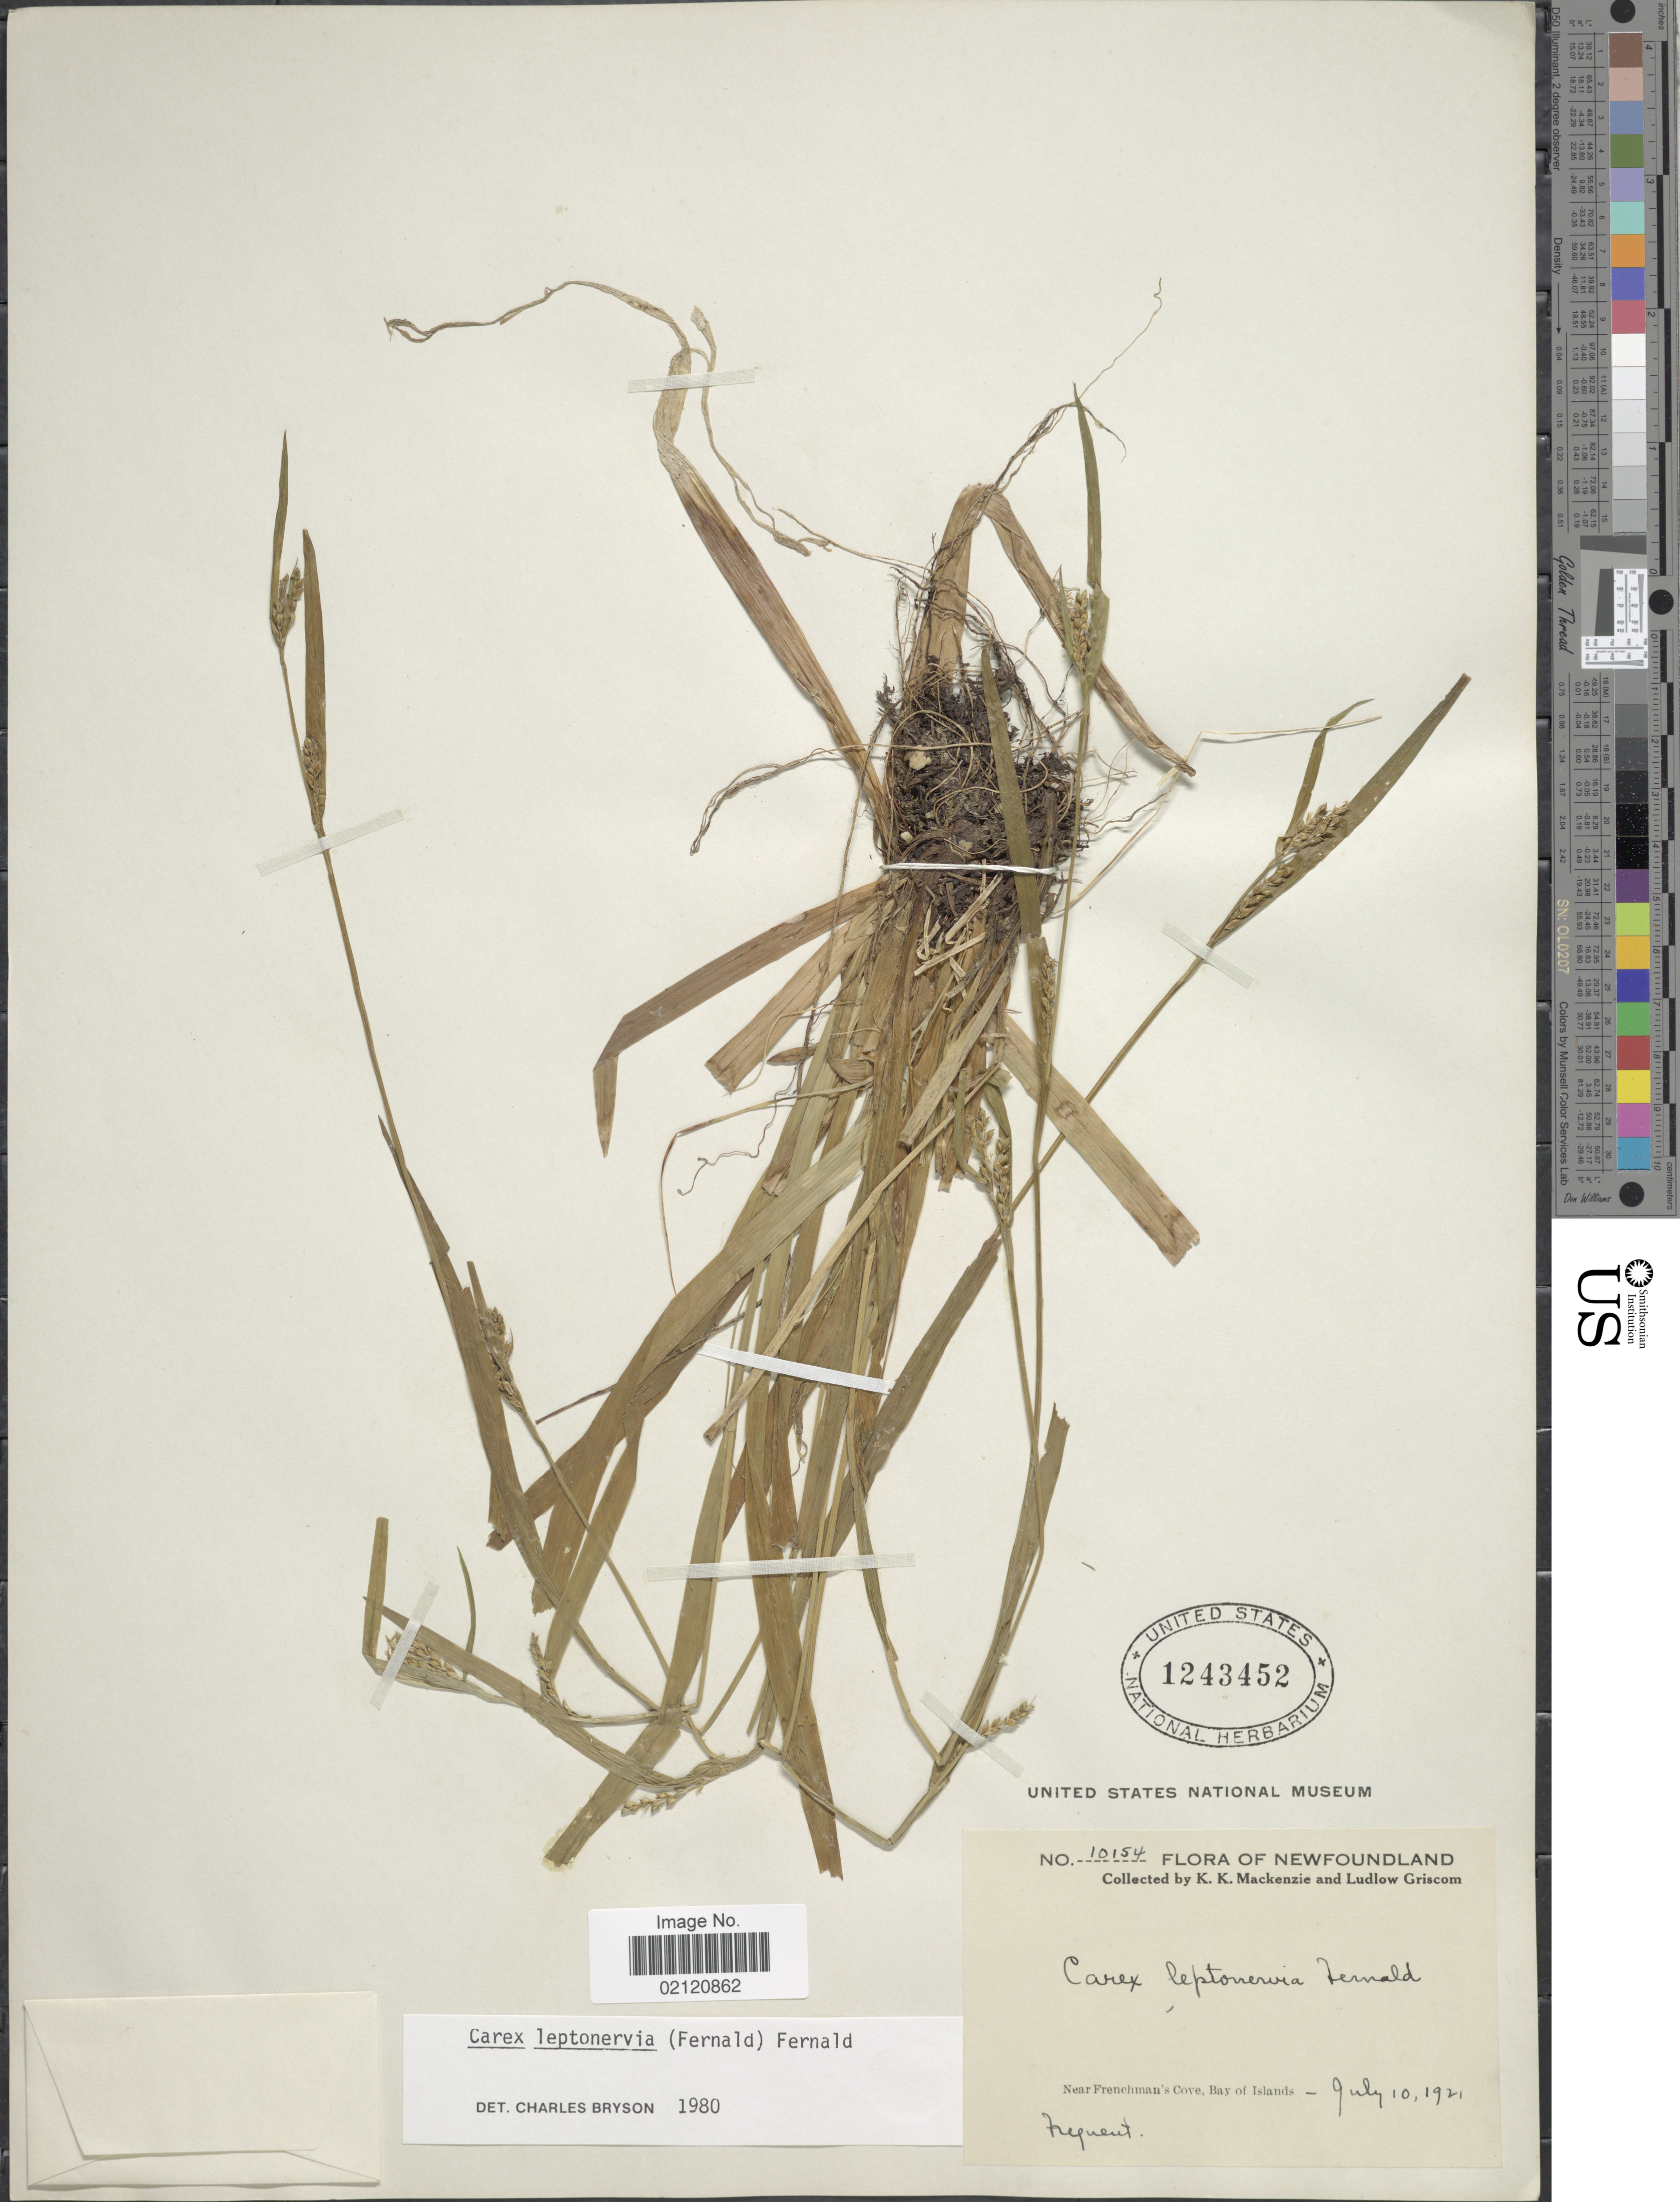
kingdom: Plantae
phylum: Tracheophyta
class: Liliopsida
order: Poales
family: Cyperaceae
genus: Carex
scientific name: Carex leptonervia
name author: (Fernald) Fernald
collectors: K. K. Mackenzie & L. Griscom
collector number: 10154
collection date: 1921-07-10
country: Canada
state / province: Newfoundland and Labrador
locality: Near Frenchman's Cove, Bay of Islands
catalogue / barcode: US 1243452